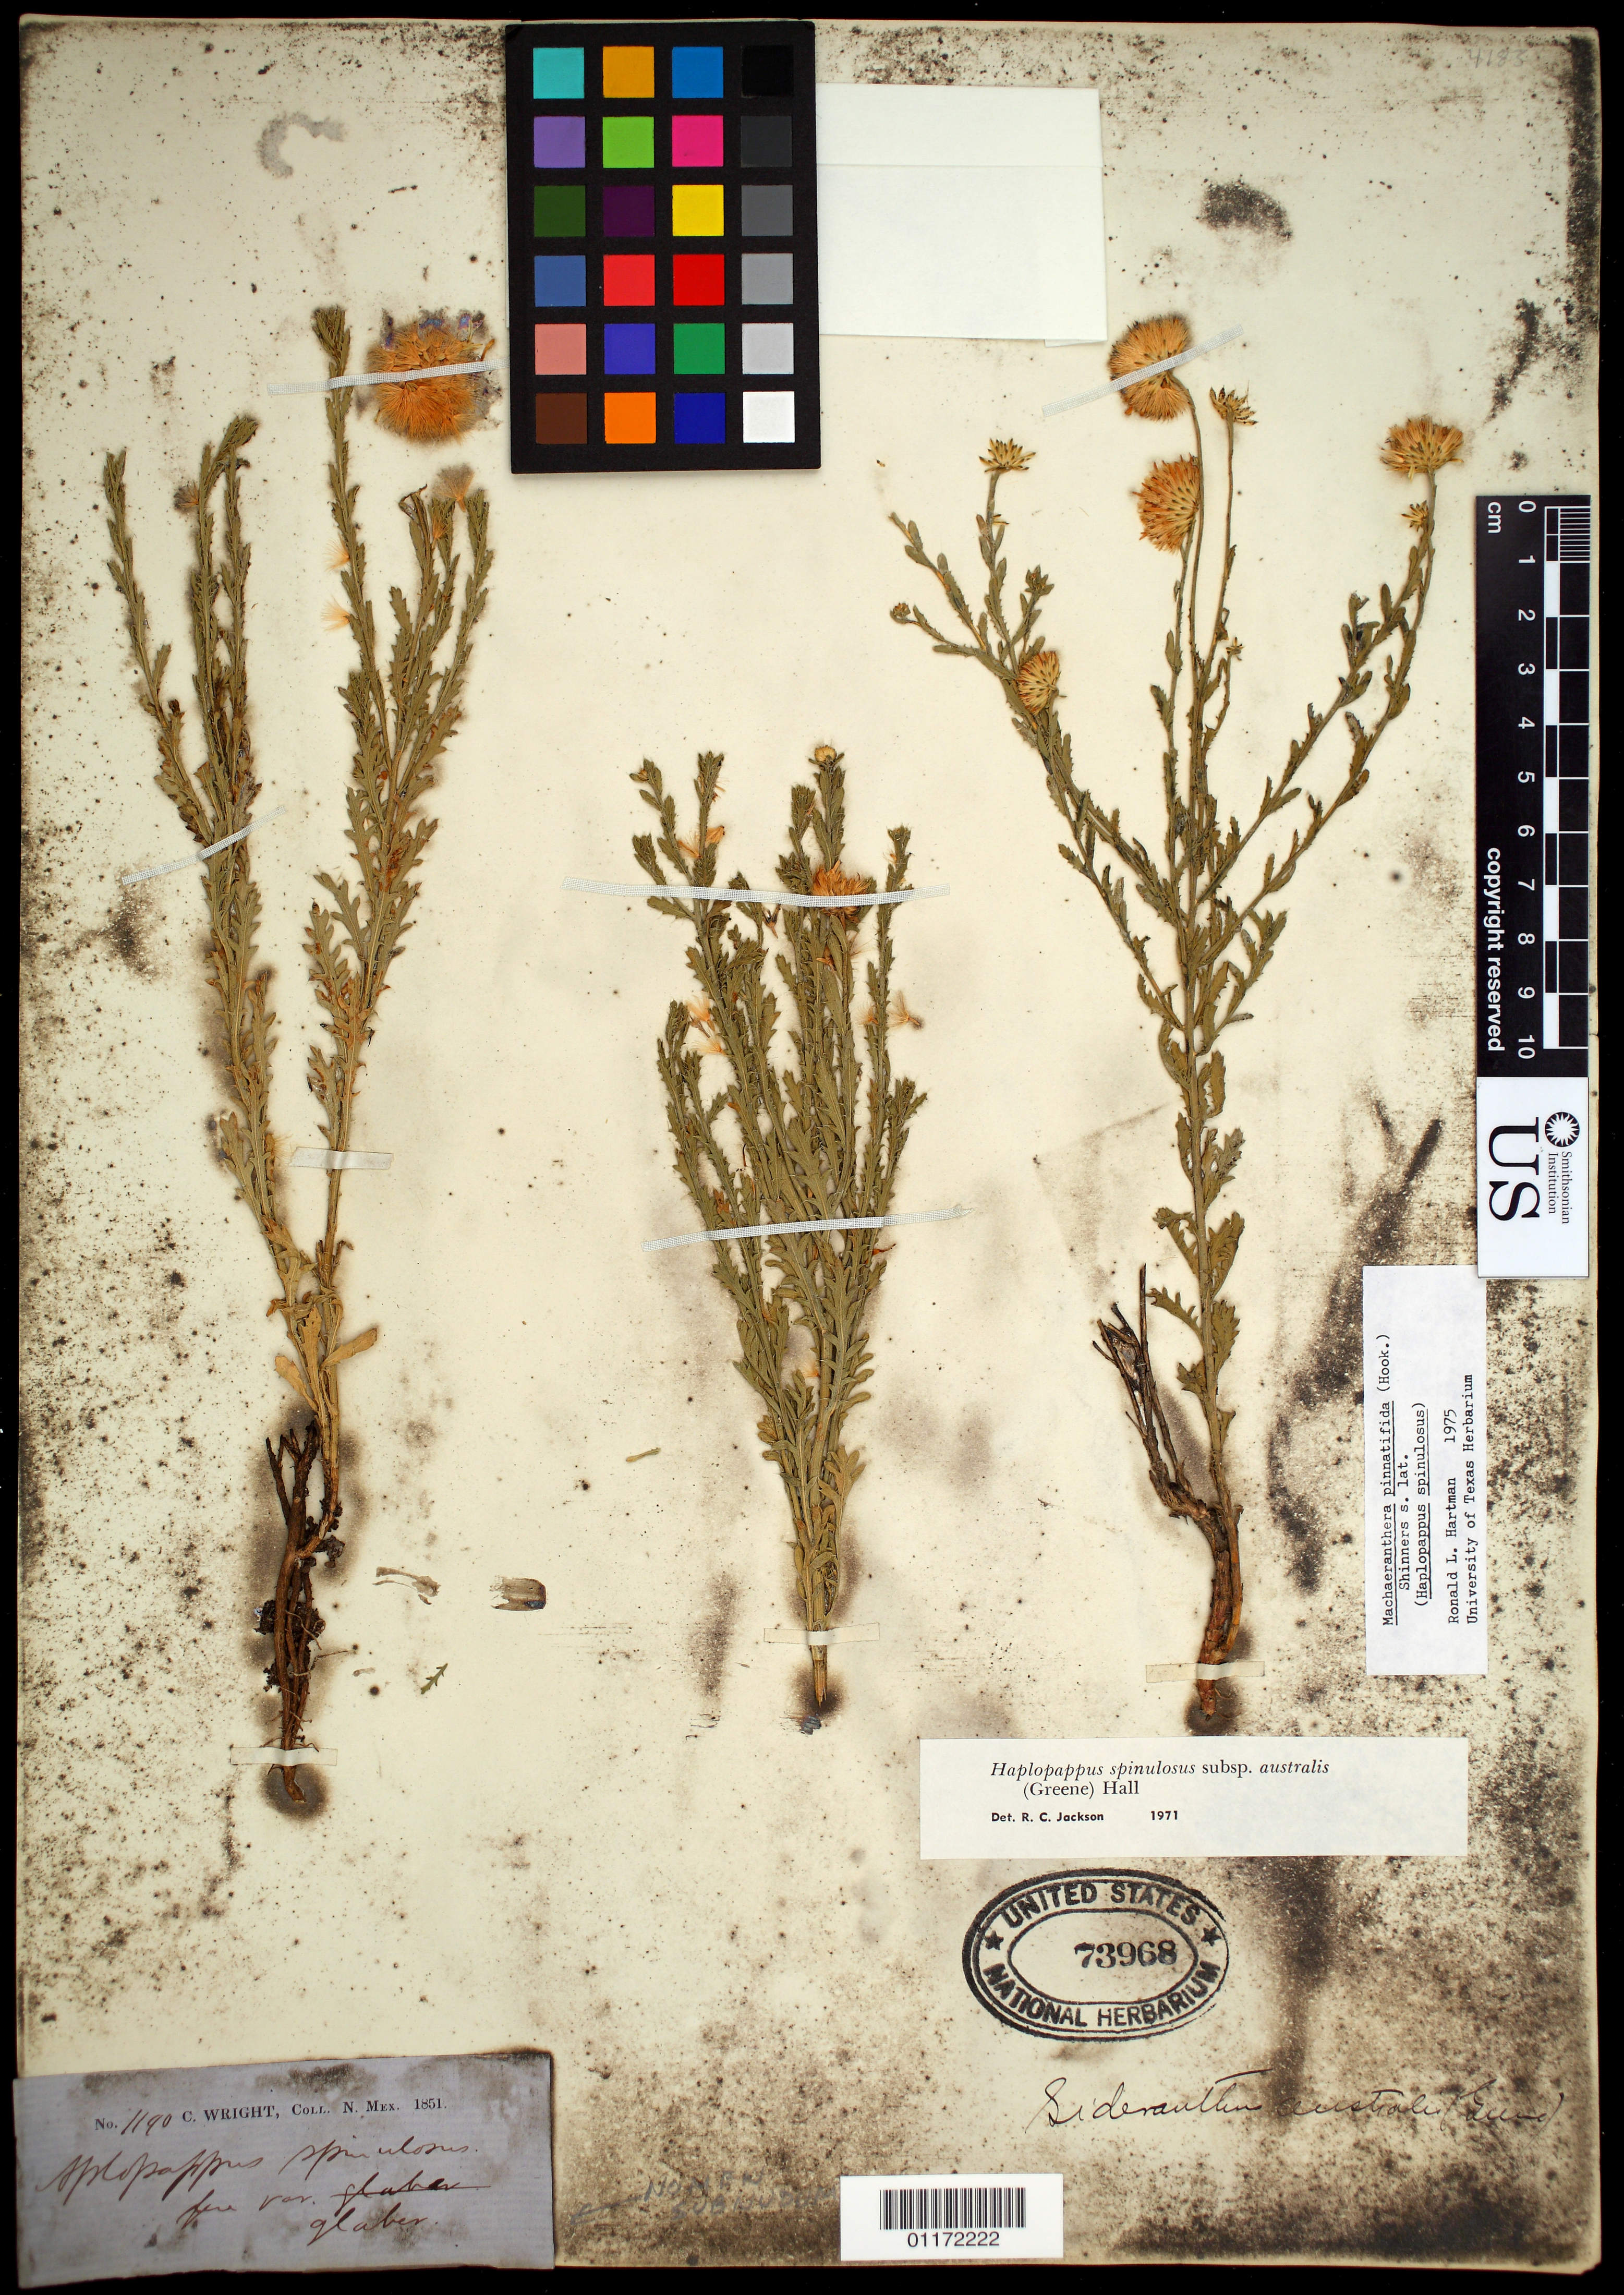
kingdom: Plantae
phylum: Tracheophyta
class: Magnoliopsida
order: Asterales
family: Asteraceae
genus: Machaeranthera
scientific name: Machaeranthera pinnatifida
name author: (Hook.) Shinners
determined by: Hartman, R. L.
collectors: C. Wright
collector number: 1190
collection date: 1851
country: United States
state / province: New Mexico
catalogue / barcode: US 73968